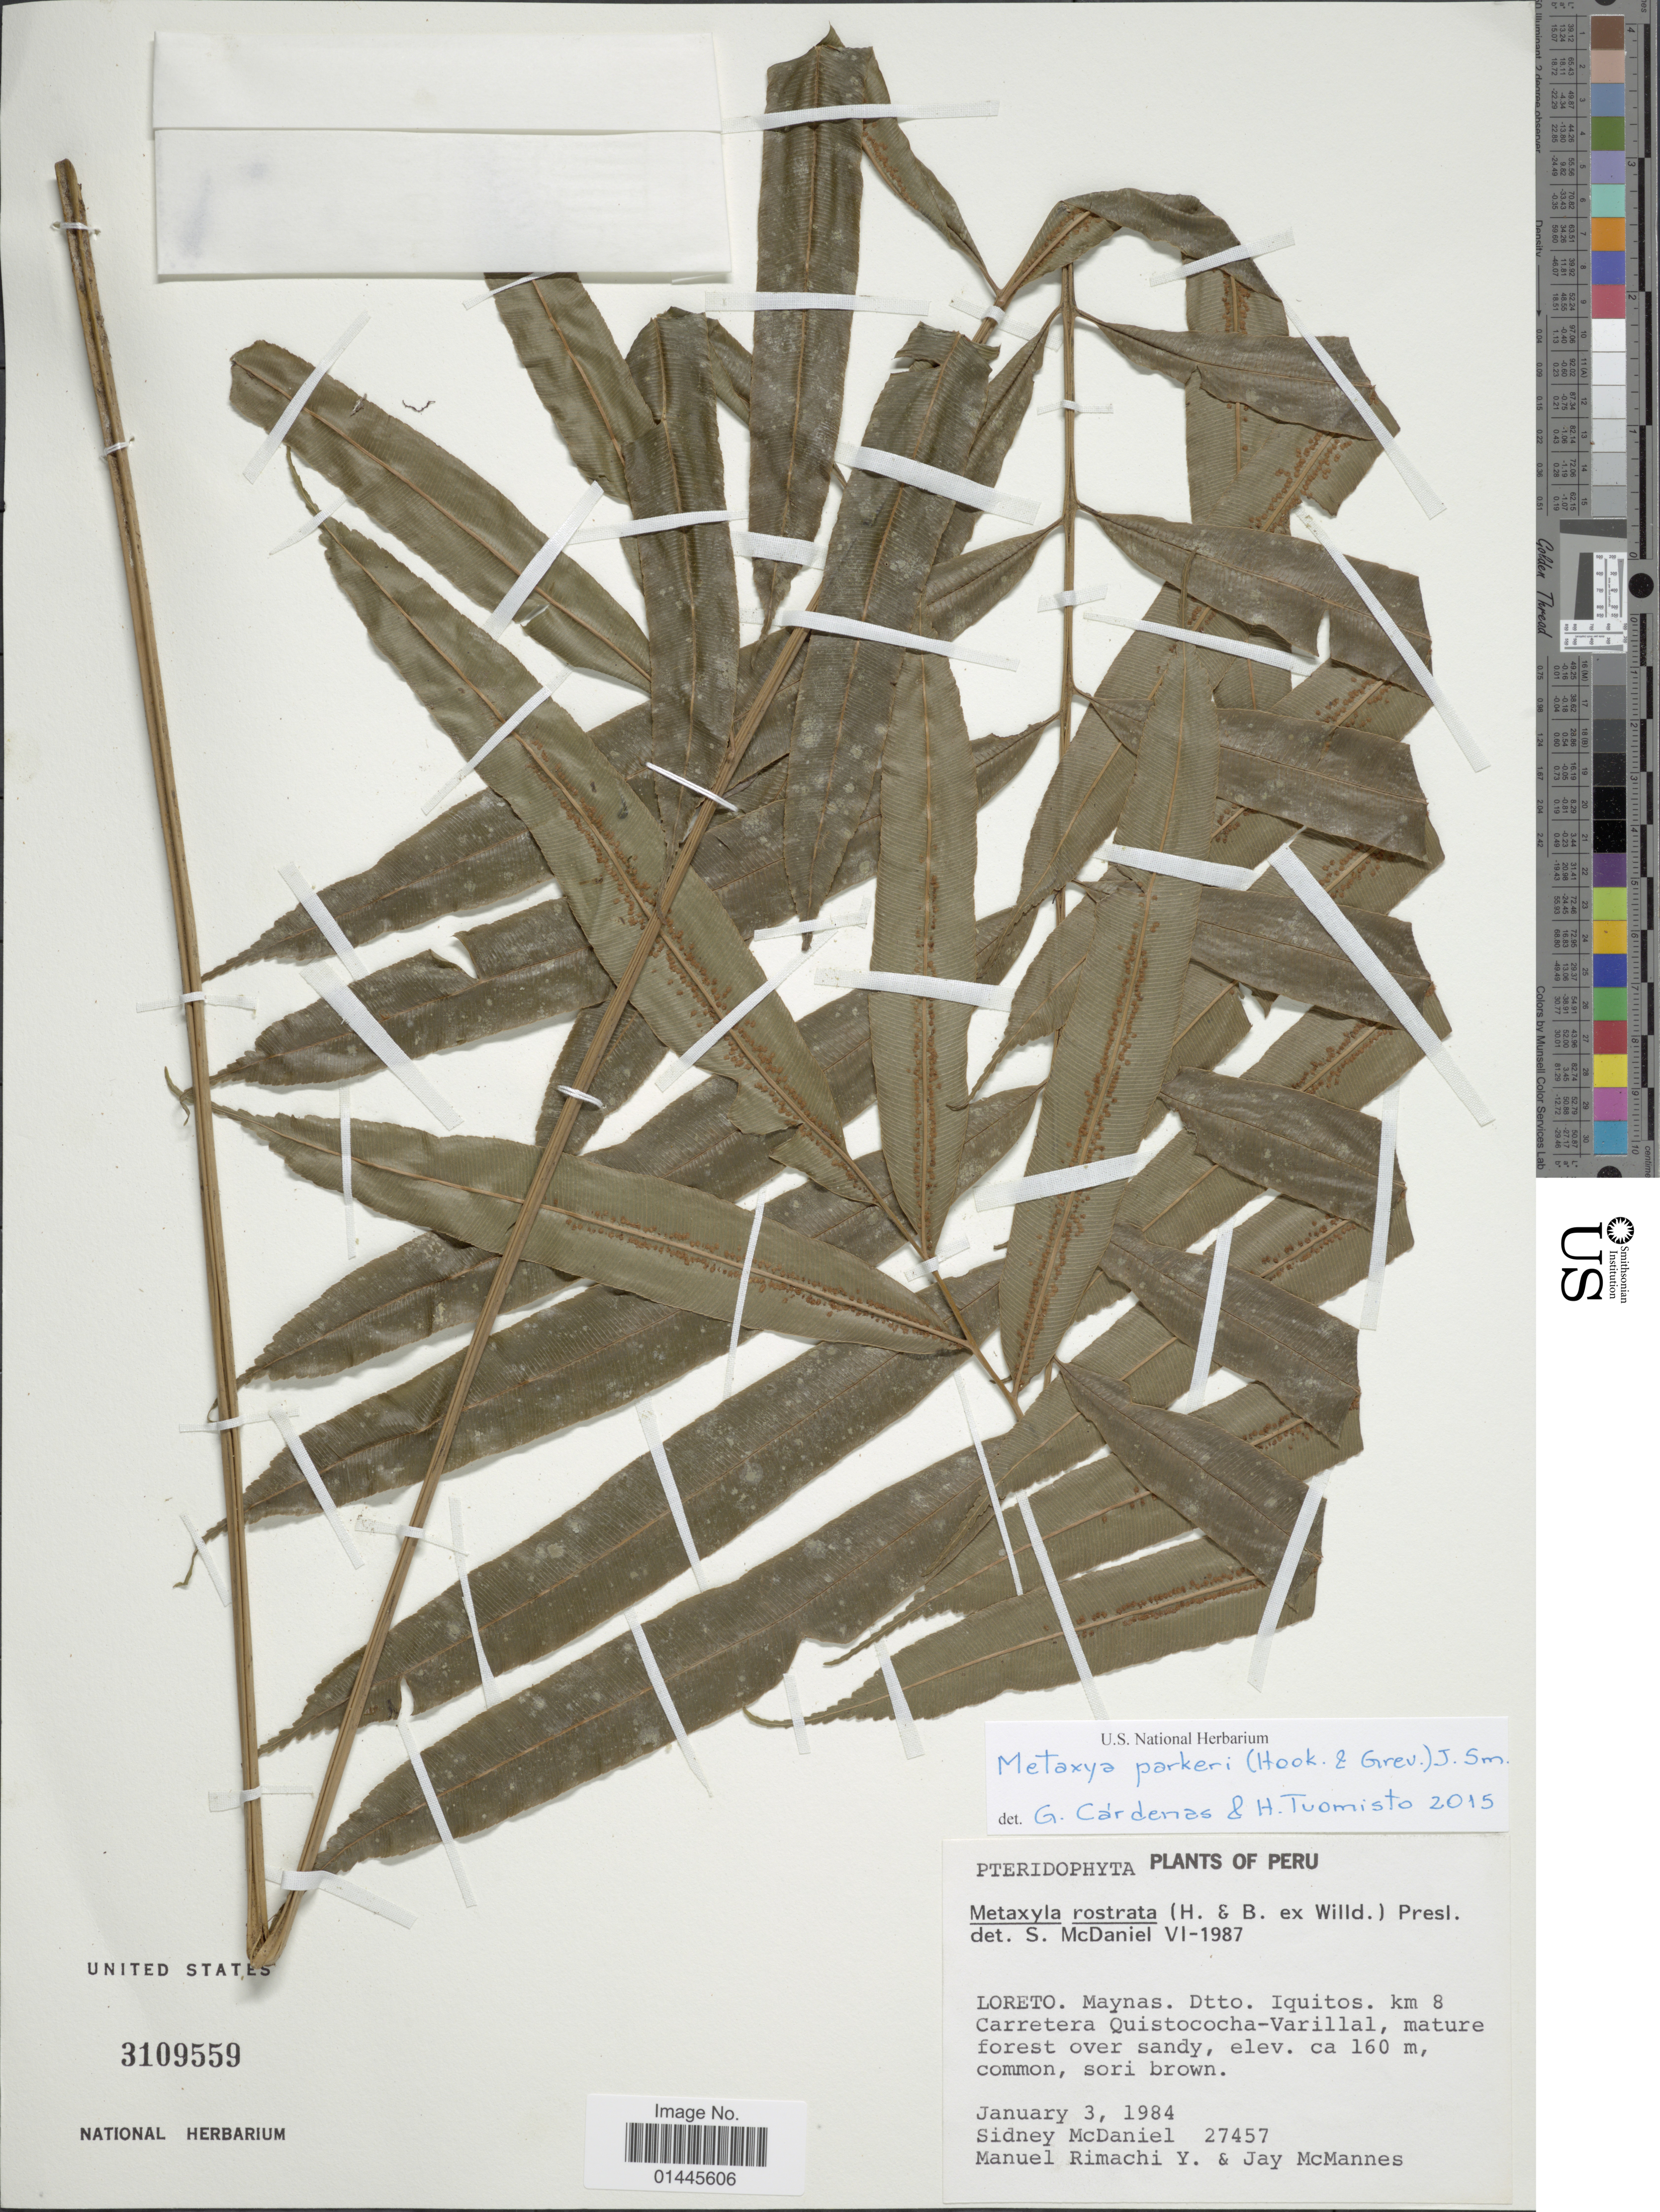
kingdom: Plantae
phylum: Tracheophyta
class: Polypodiopsida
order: Cyatheales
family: Metaxyaceae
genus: Metaxya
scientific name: Metaxya parkeri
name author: (Hook. & Grev.) J. Sm.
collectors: S. McDaniel, M. Rimachi Y. & J. McMannes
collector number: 27457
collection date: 1984-01-03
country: Peru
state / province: Loreto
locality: Maynas, Dtto. Iquitos, km 8, Carretera Quistococha-Varillal, mature forest.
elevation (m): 160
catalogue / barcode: US 3109559